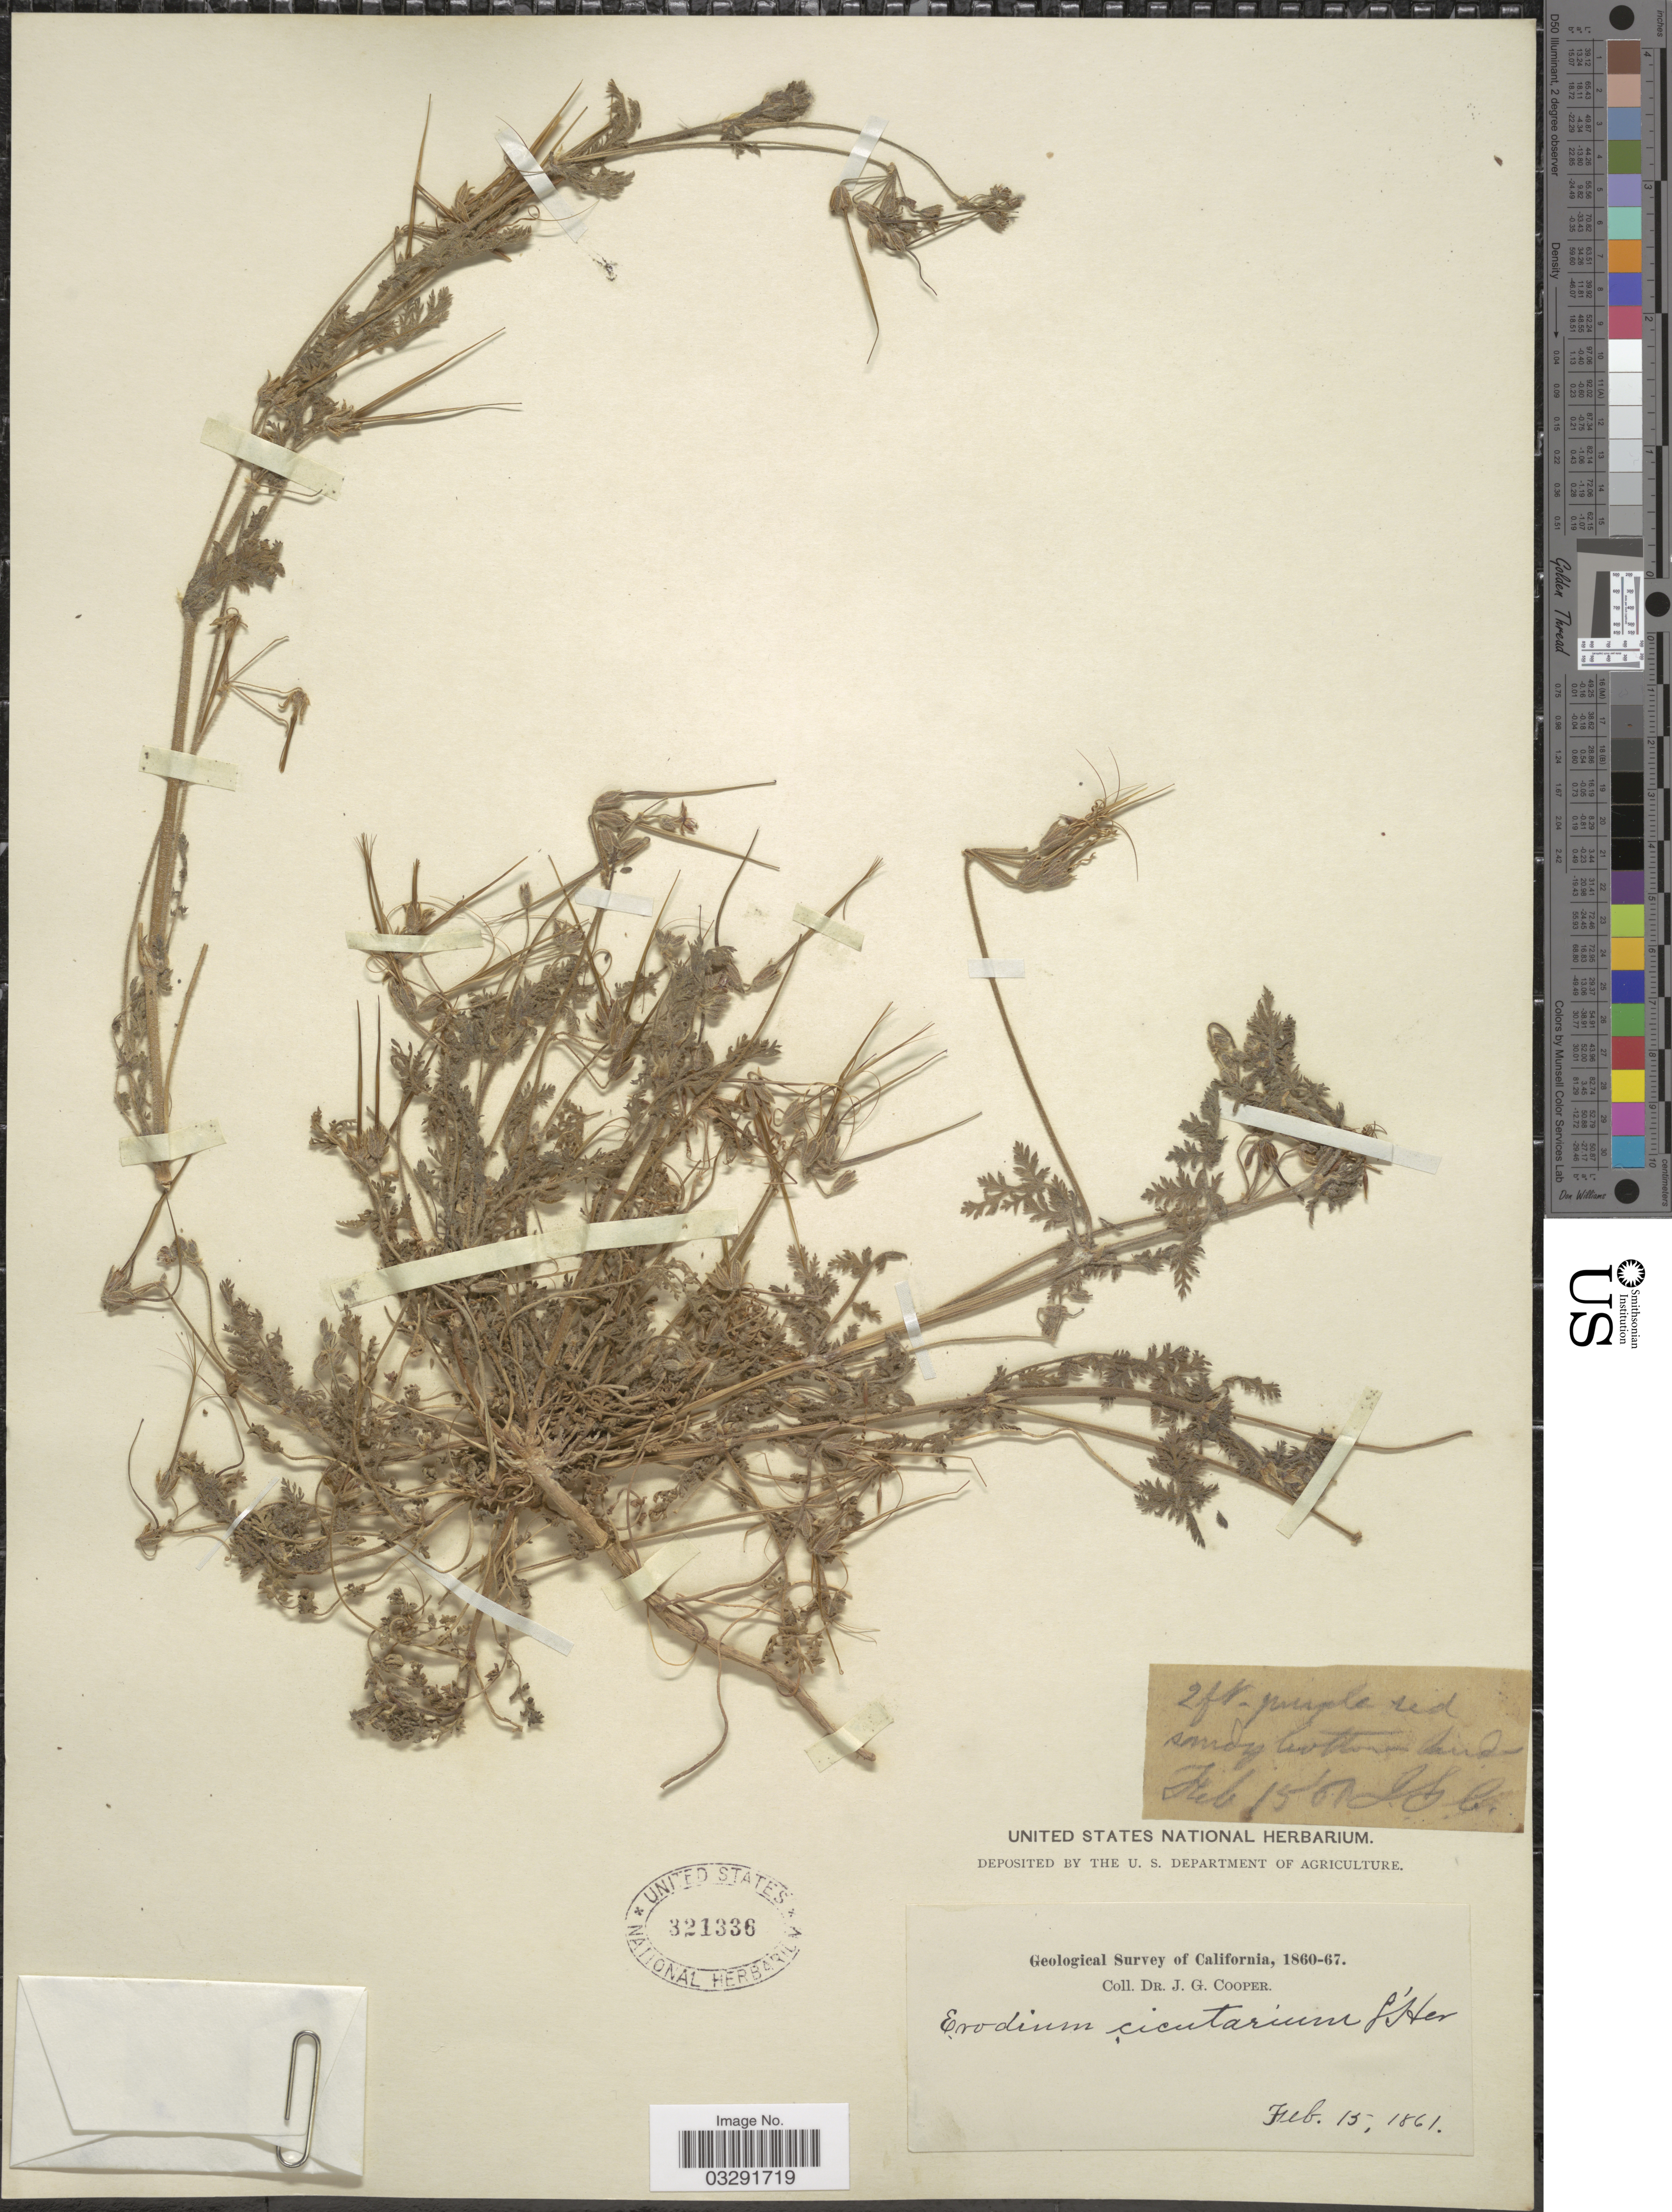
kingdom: Plantae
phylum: Tracheophyta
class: Magnoliopsida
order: Geraniales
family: Geraniaceae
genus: Erodium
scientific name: Erodium cicutarium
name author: (L.) L'Hér.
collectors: J. G. Cooper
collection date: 1861-02-15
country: United States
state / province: California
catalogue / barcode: US 321336